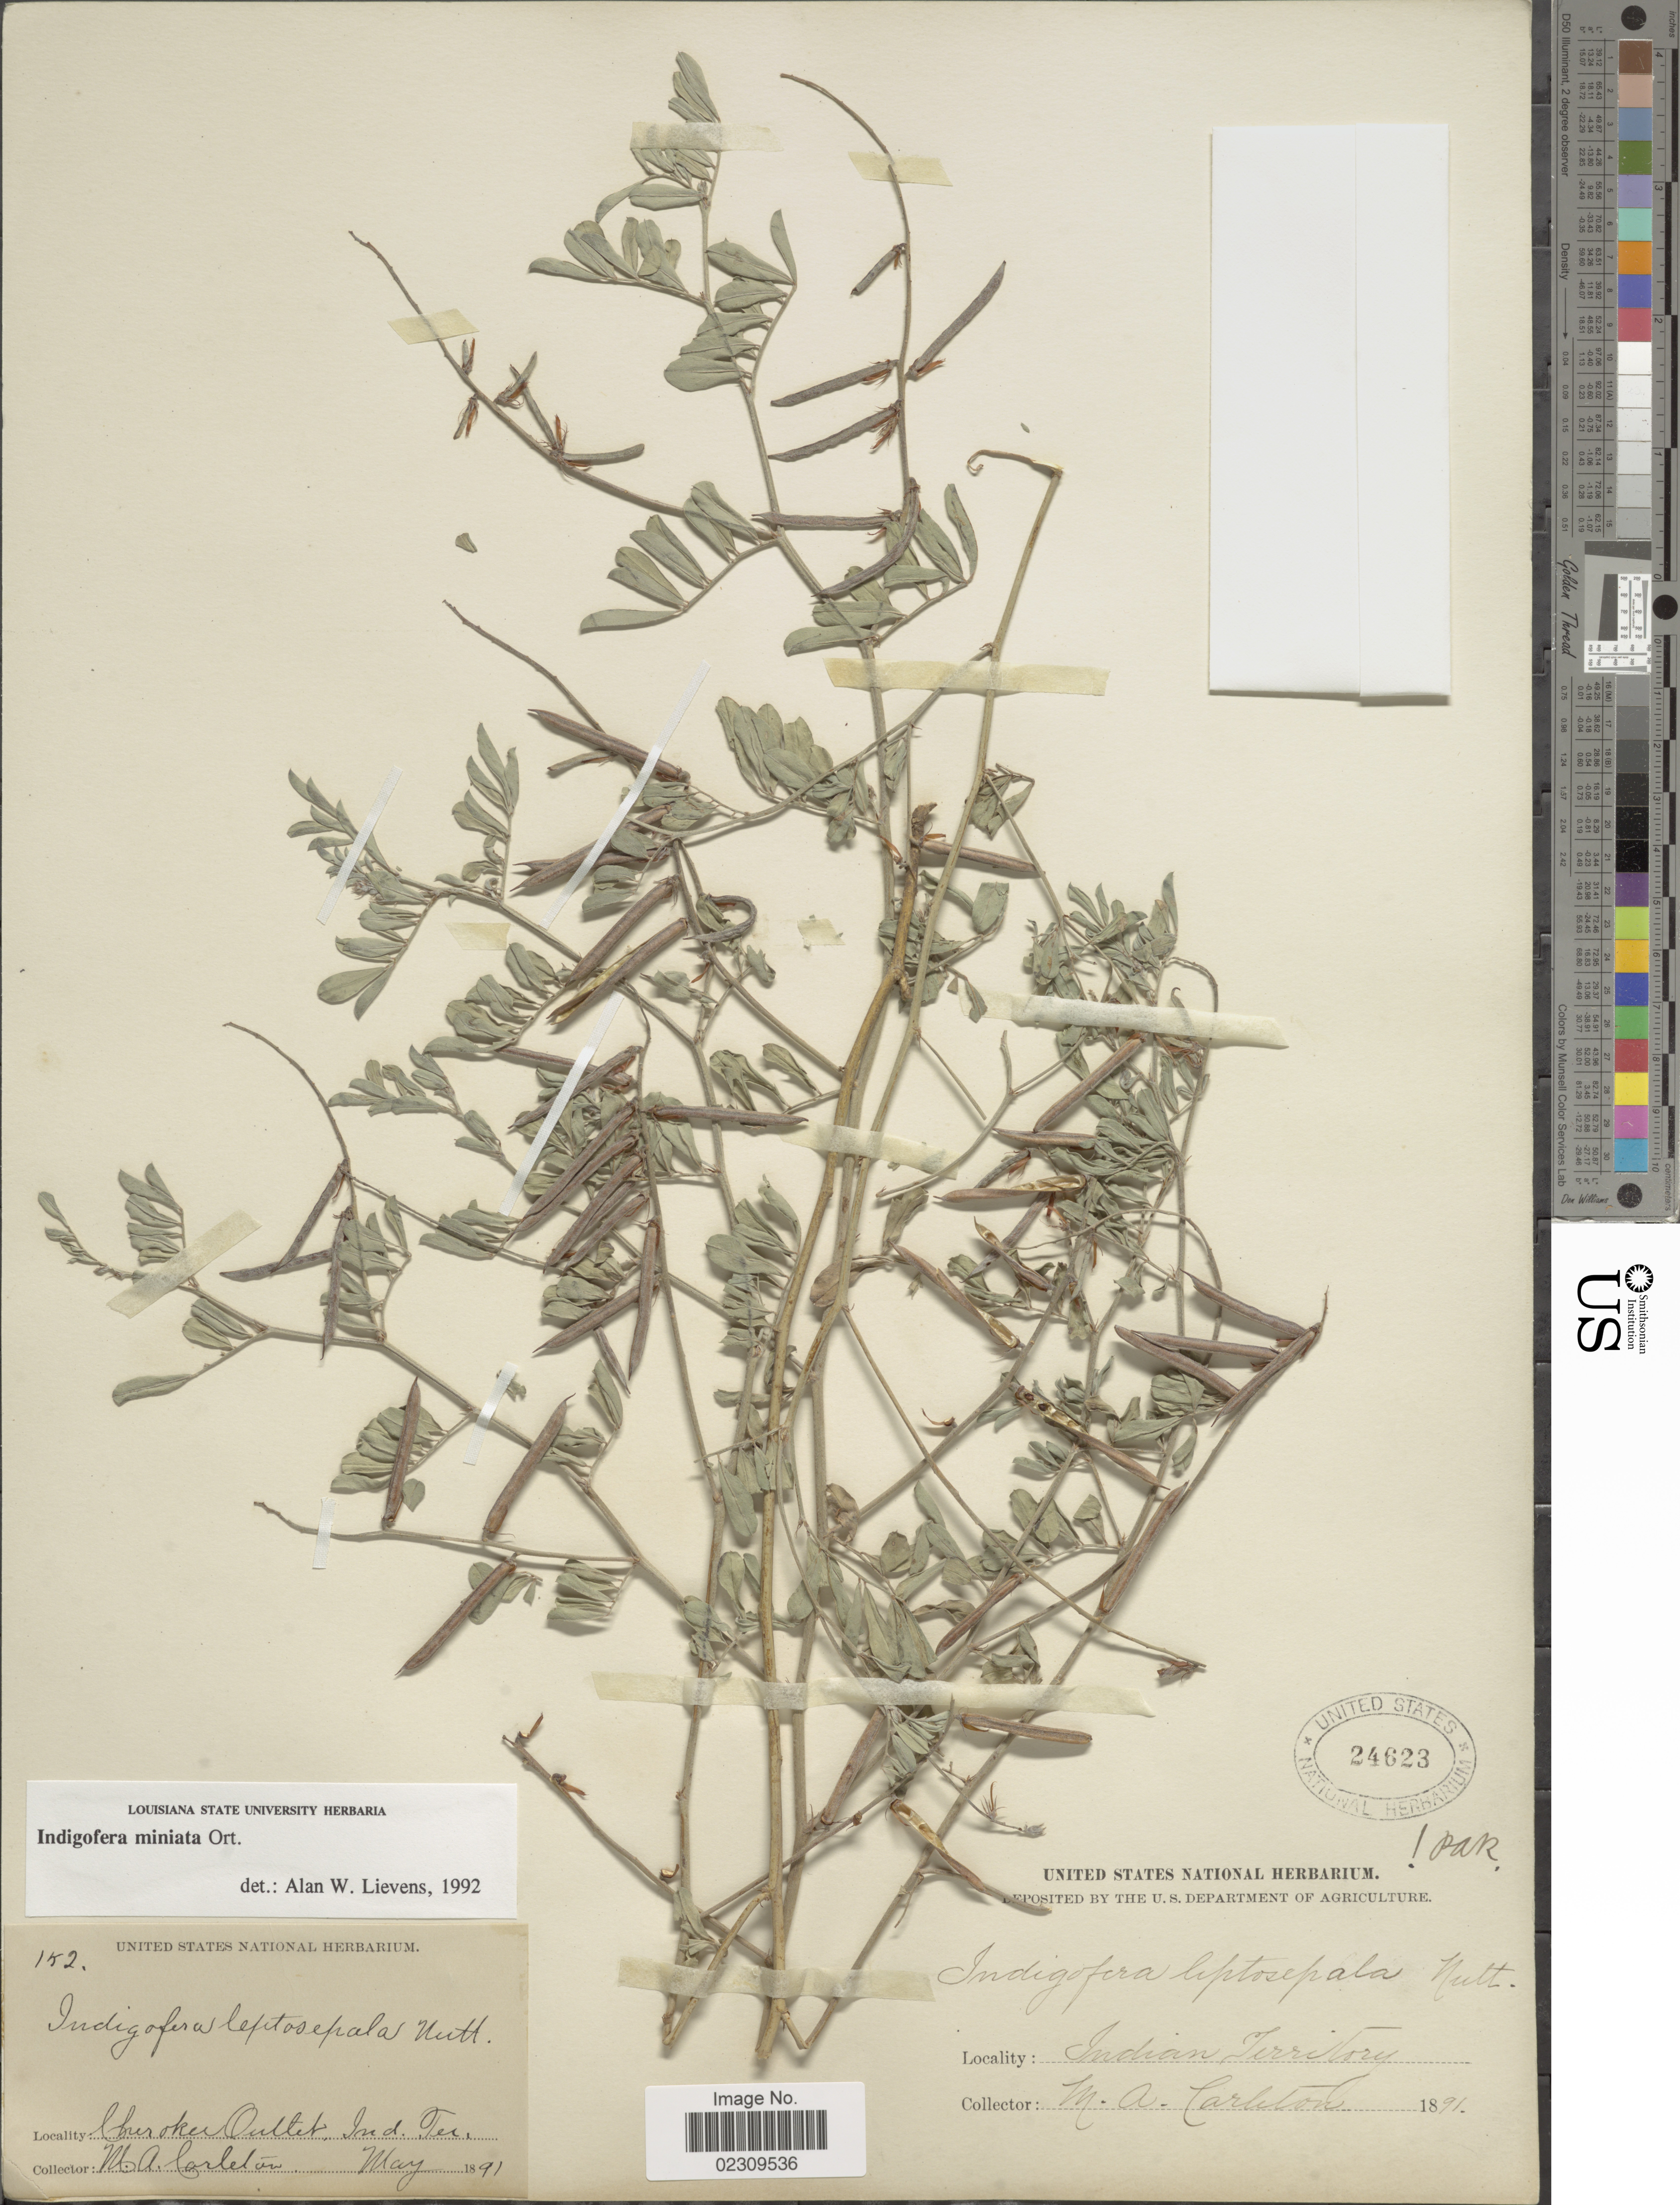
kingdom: Plantae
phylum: Tracheophyta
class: Magnoliopsida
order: Fabales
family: Fabaceae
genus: Indigofera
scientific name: Indigofera miniata var. leptosepala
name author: Ortega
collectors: M. A. Carleton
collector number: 152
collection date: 1891-05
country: United States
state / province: Oklahoma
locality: Cherokee Outlet, Ind. Terr.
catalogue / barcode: US 24623